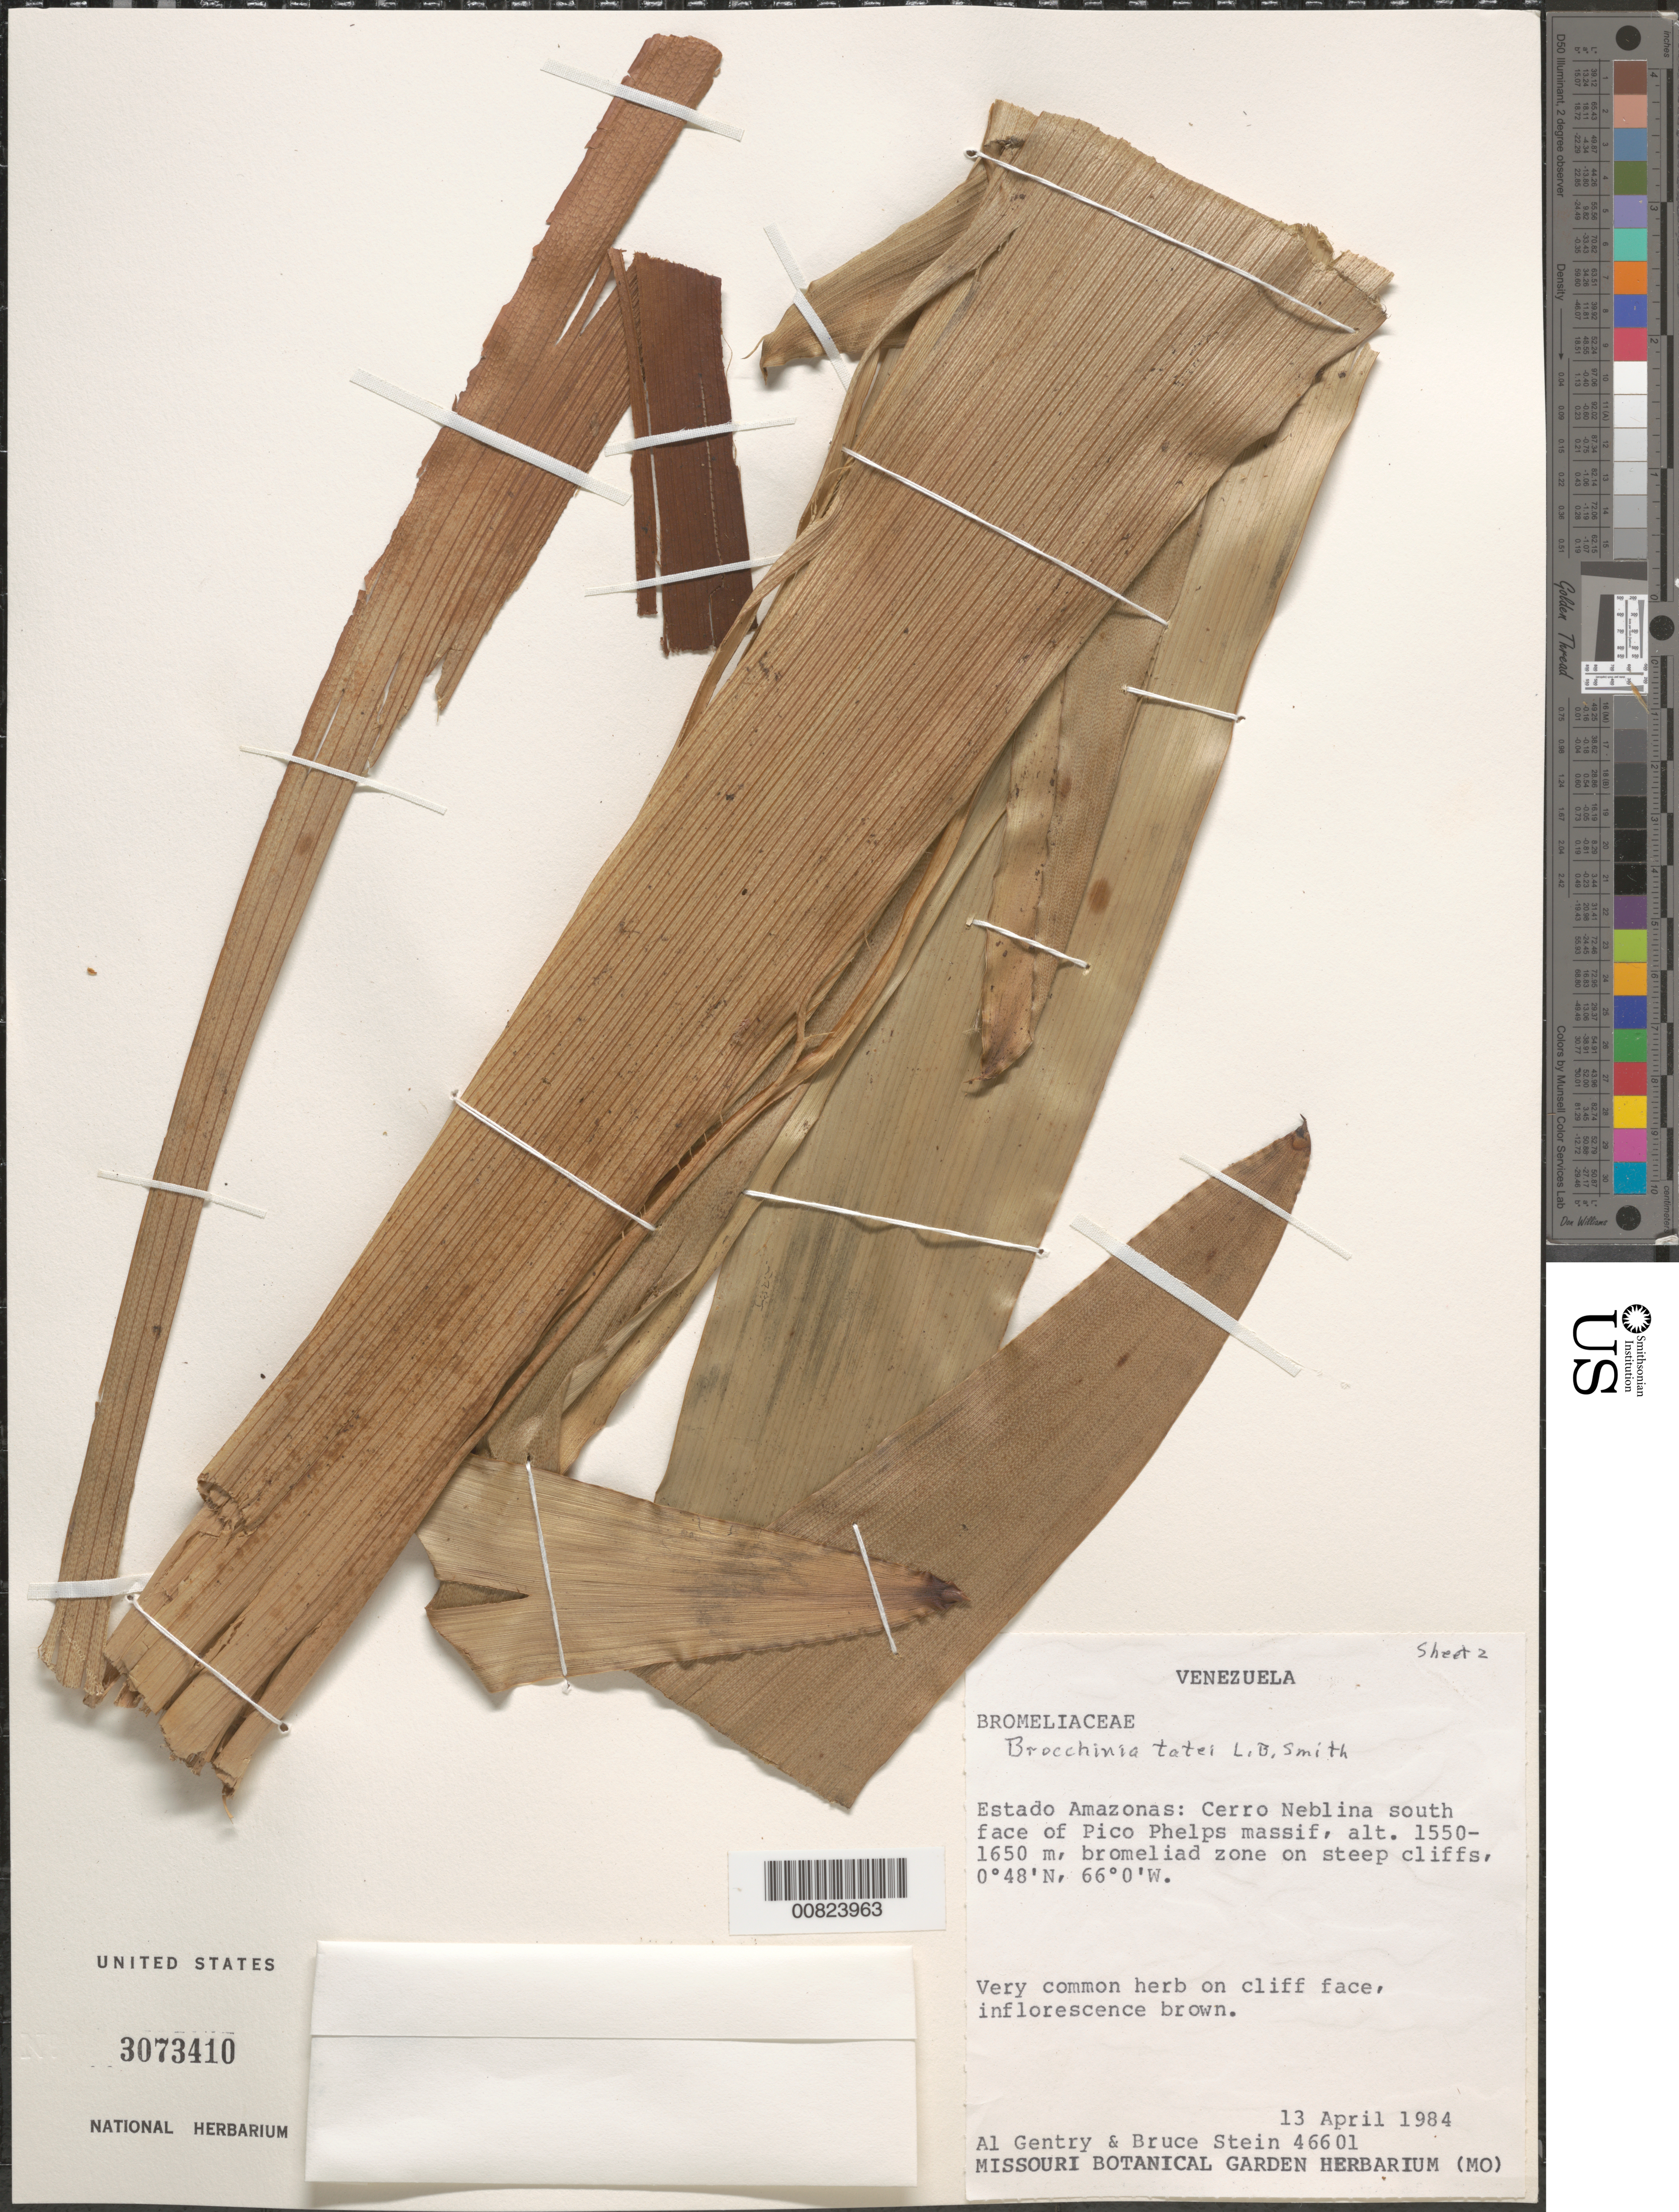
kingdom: Plantae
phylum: Tracheophyta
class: Liliopsida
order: Poales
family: Bromeliaceae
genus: Brocchinia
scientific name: Brocchinia tatei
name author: L.B. Sm.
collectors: A. H. Gentry & B. A. Stein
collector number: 46601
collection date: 1984-04-13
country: Venezuela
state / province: Amazonas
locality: Cerro Neblina south face of Pico Phelps massif.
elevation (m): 1550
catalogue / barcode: US 3073410